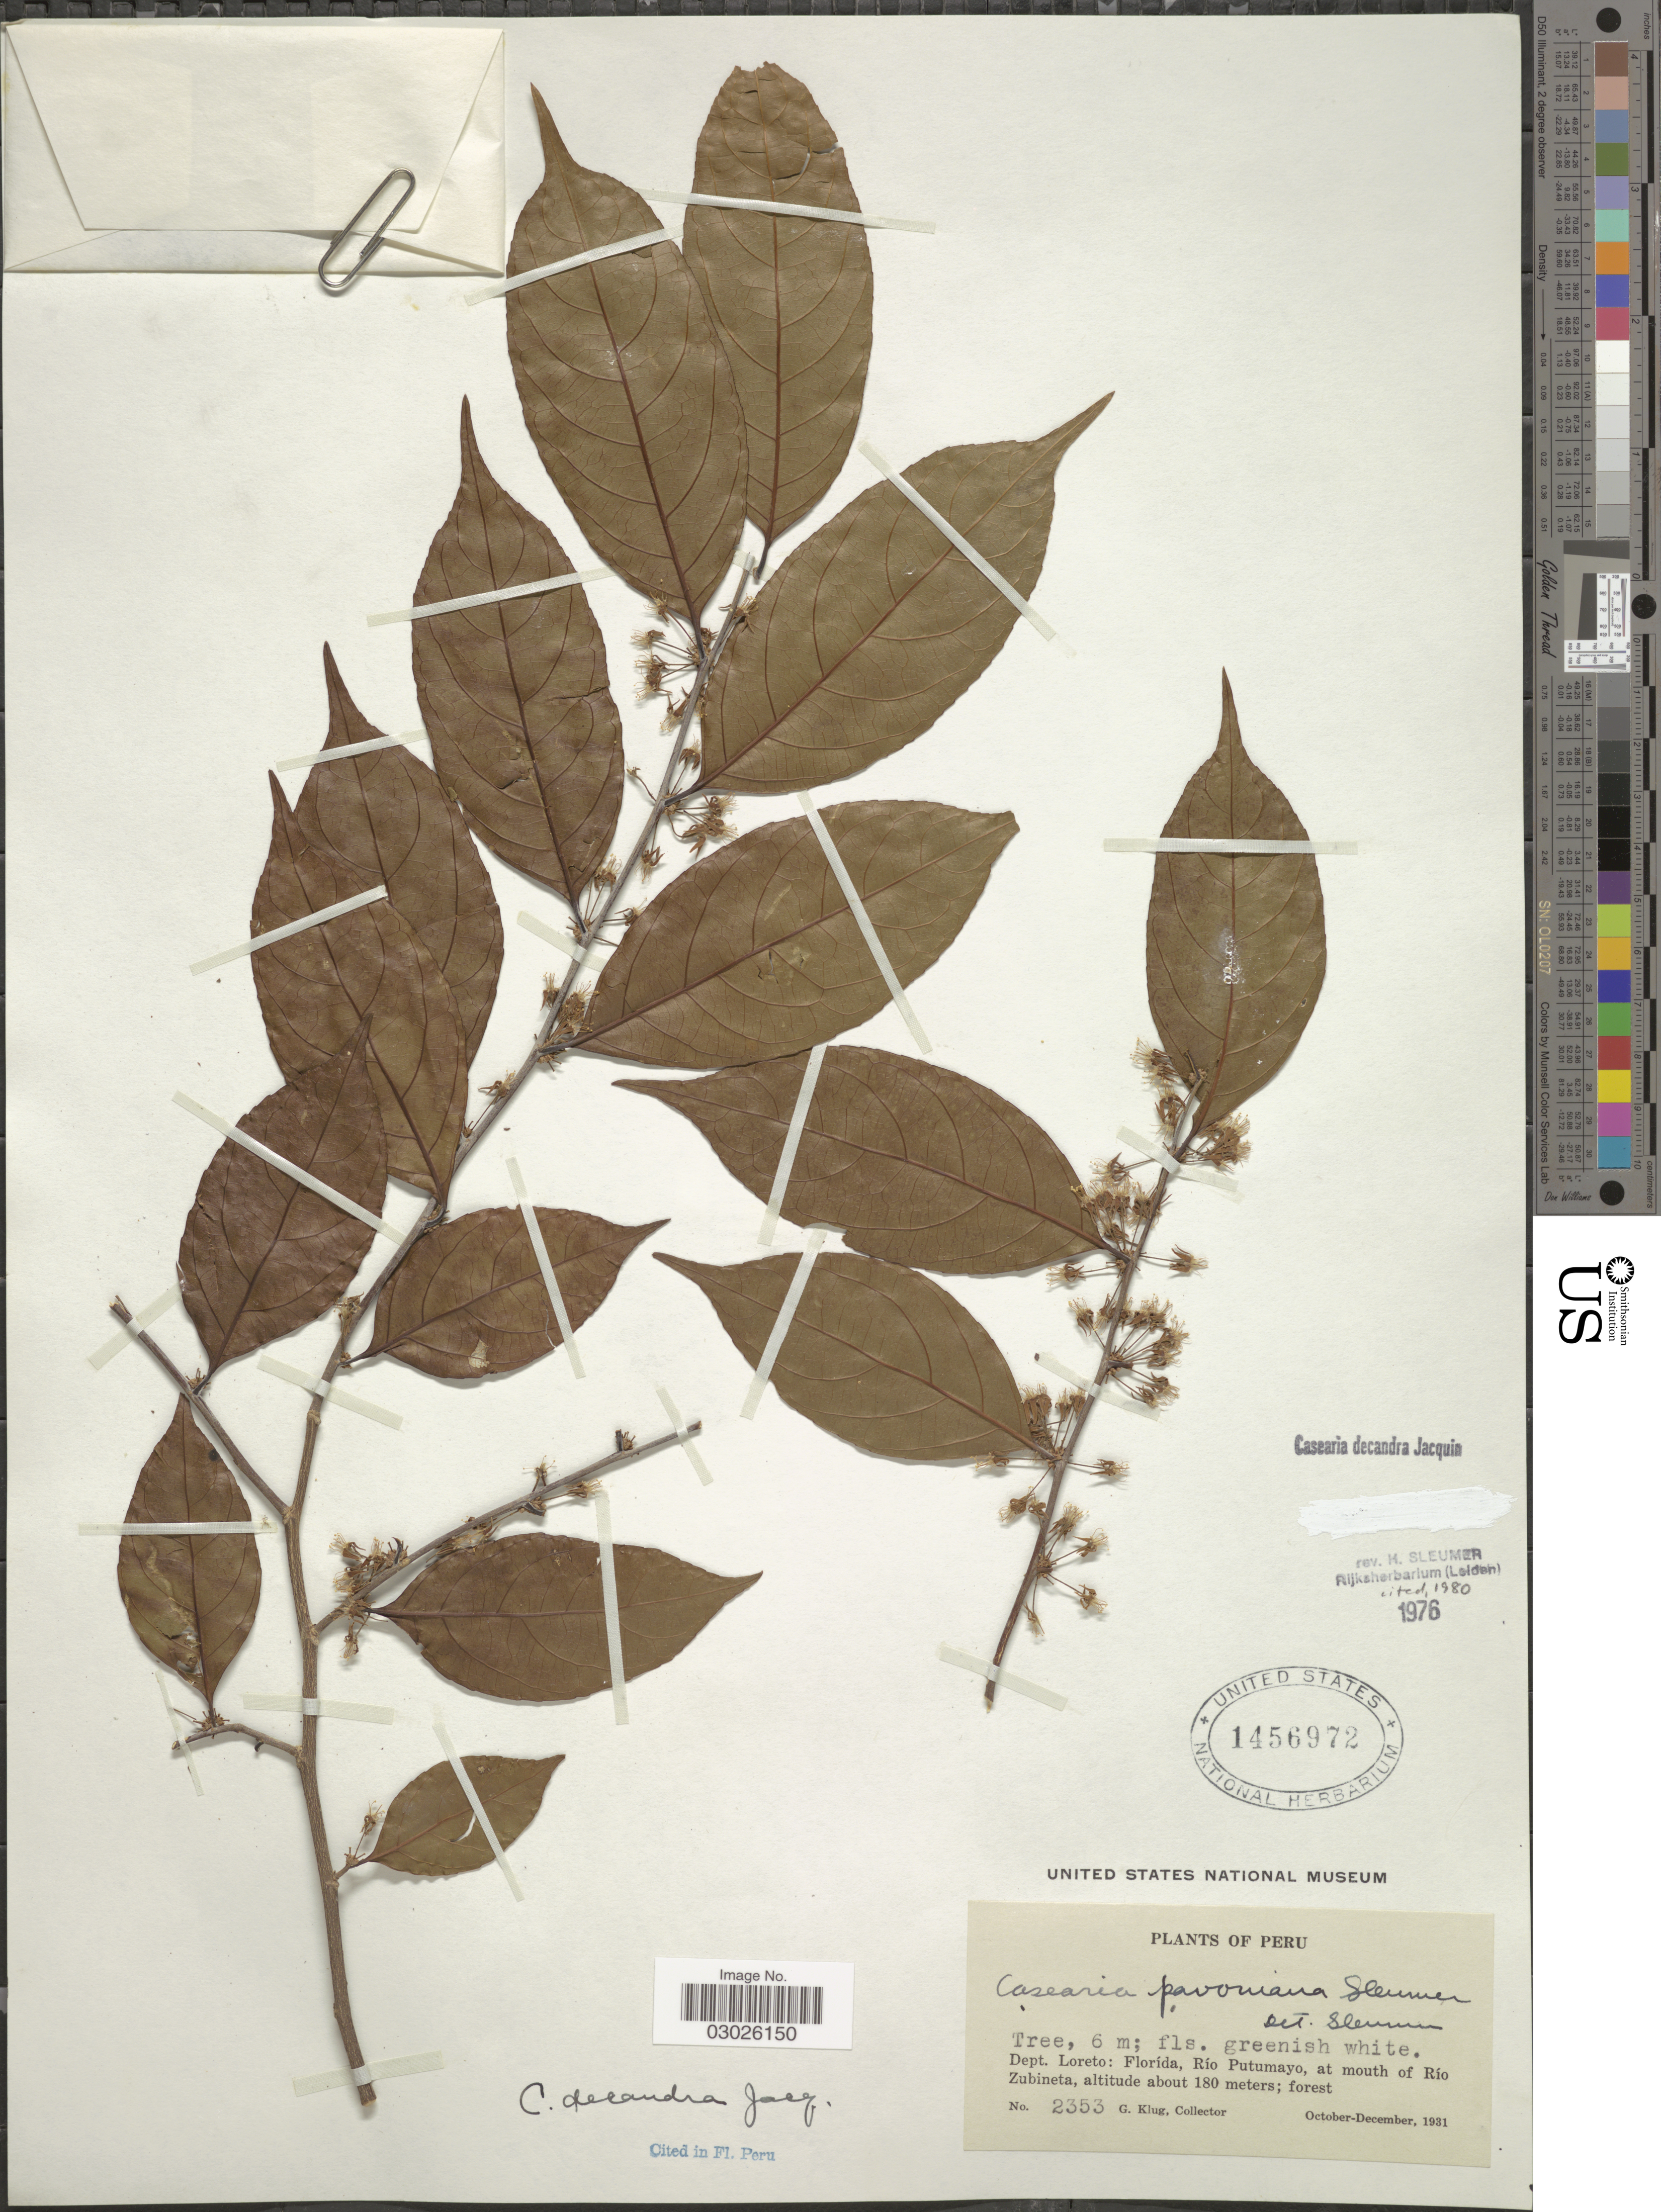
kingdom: Plantae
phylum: Tracheophyta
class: Magnoliopsida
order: Malpighiales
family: Salicaceae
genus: Casearia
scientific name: Casearia decandra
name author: Jacq.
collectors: G. Klug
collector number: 2353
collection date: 1931-10/1931-12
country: Peru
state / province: Loreto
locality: Dept. Loreto: Florída, Río Putumayo, at mouth of Río Zubineta.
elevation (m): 180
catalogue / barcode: US 1456972